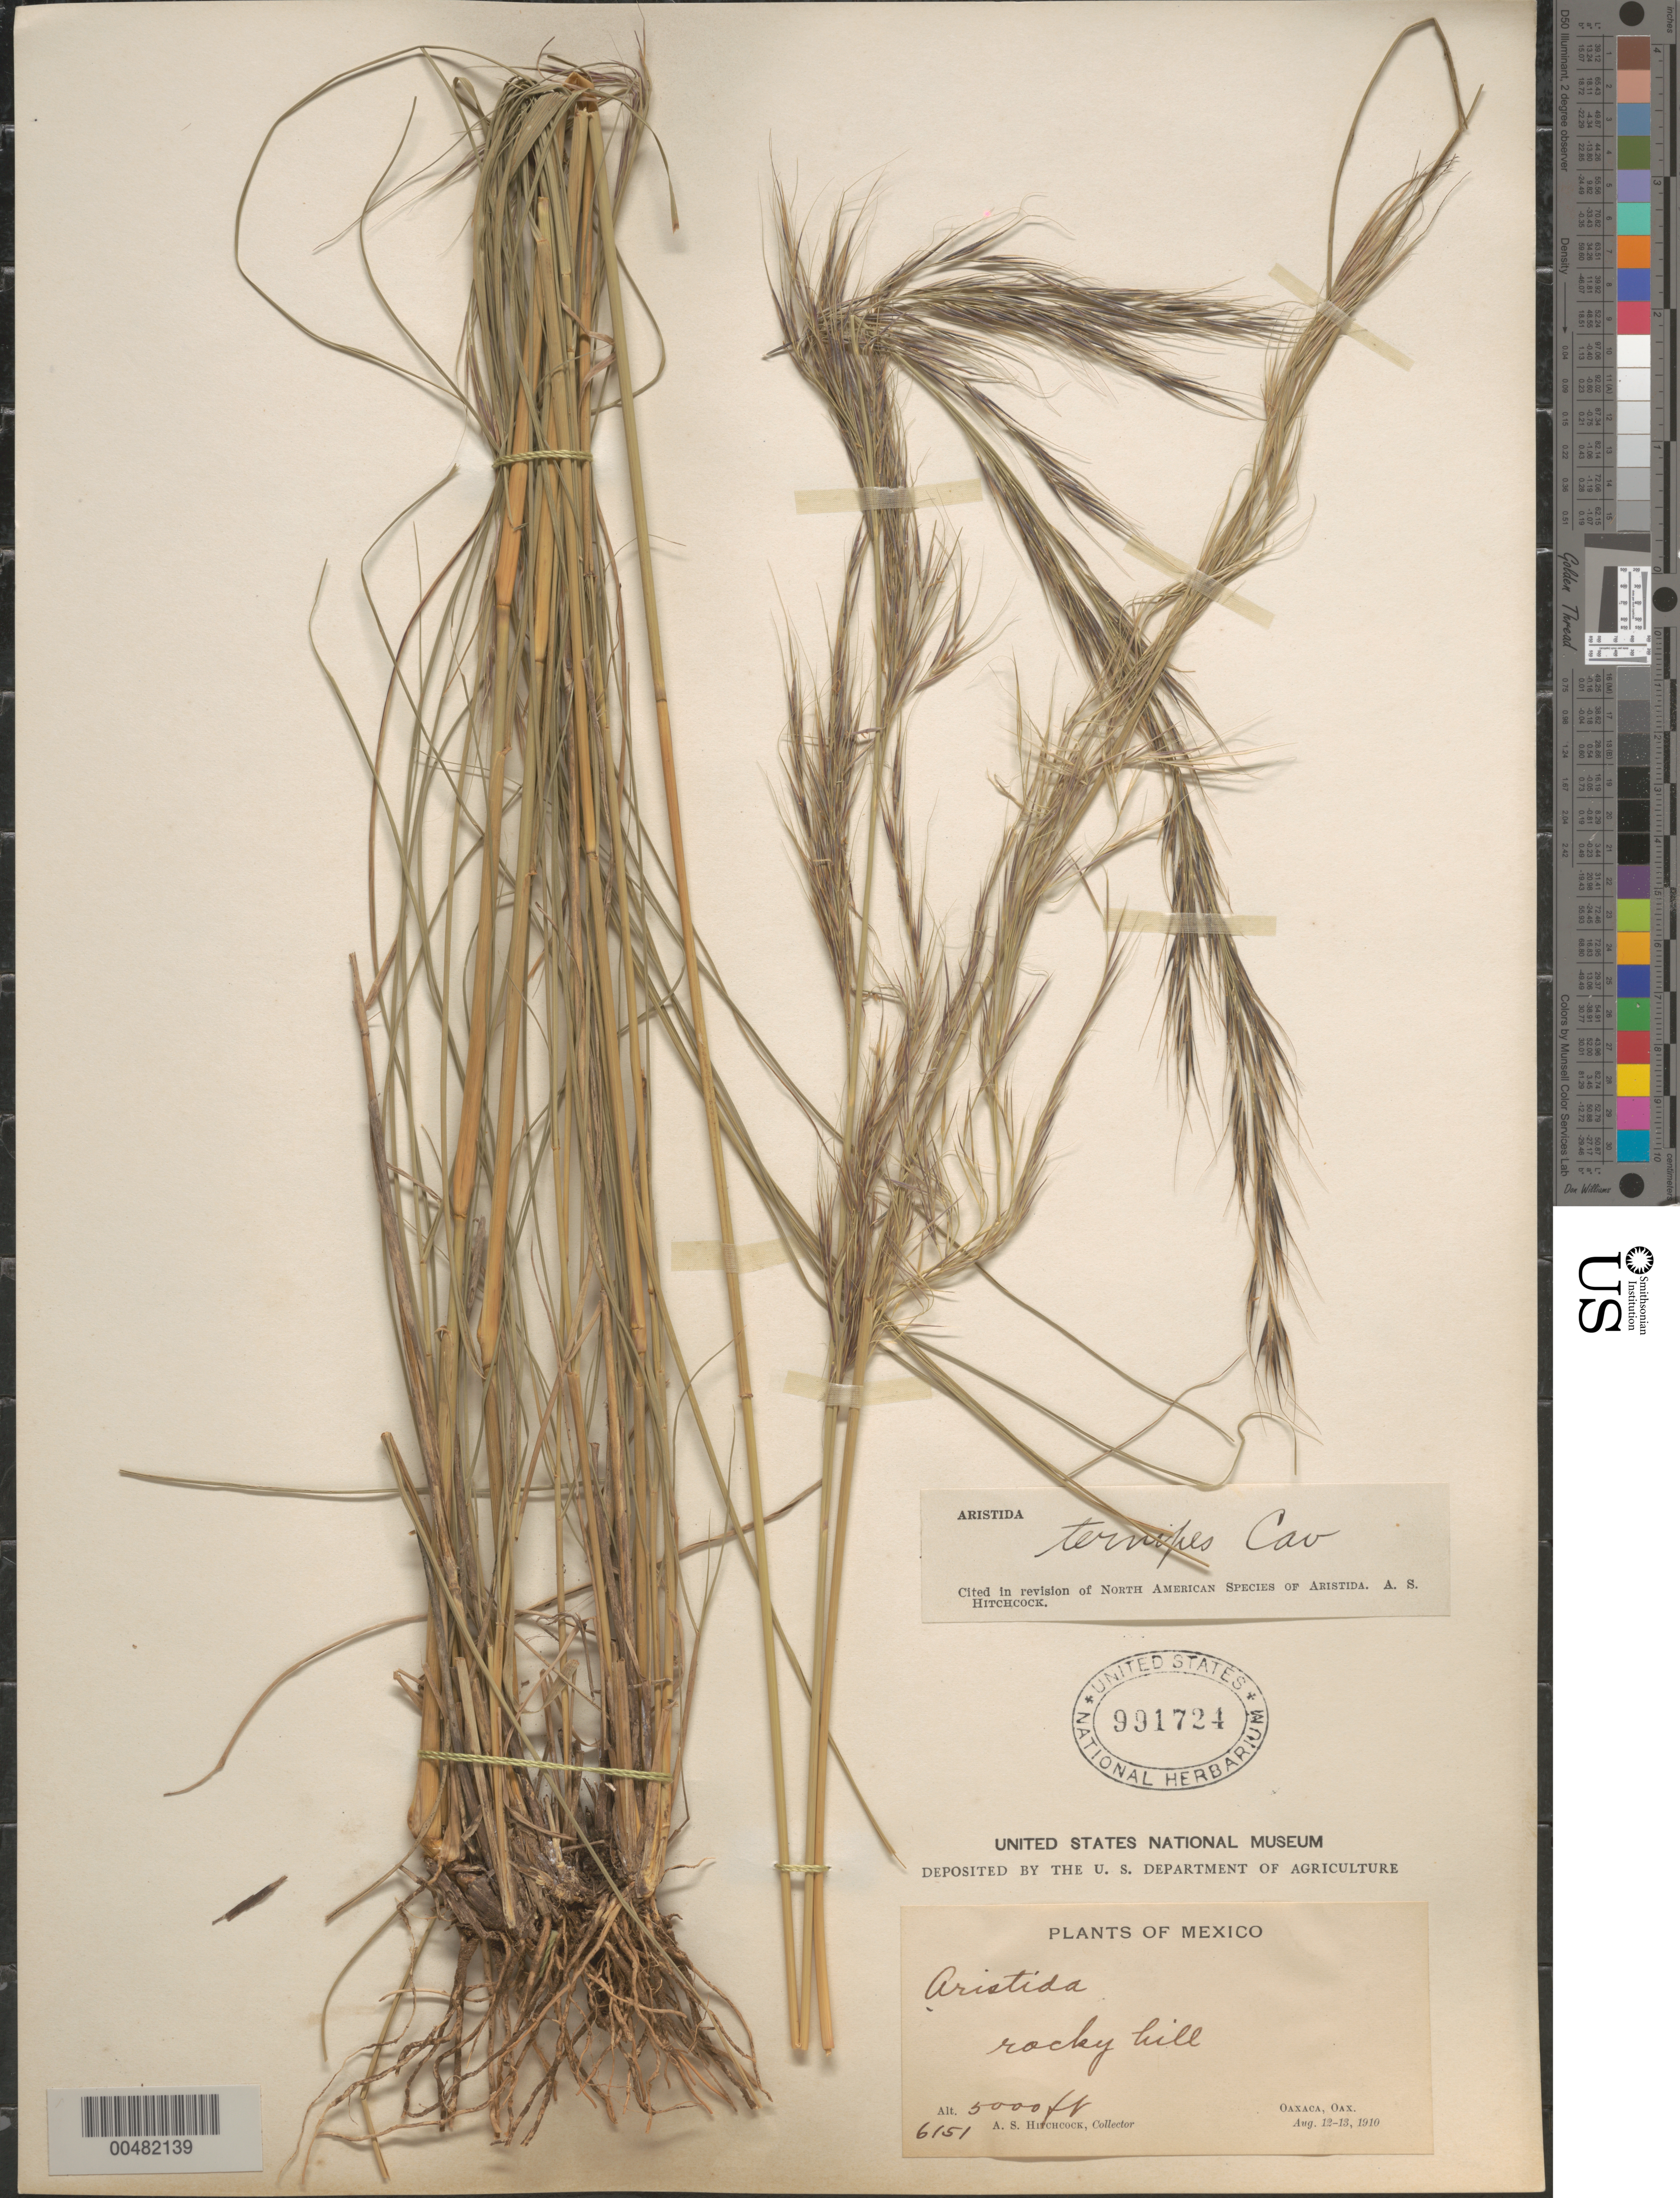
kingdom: Plantae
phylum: Tracheophyta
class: Liliopsida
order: Poales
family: Poaceae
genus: Aristida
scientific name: Aristida ternipes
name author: Cav.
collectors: A. S. Hitchcock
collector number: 6151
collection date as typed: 12 Aug 1910 to 13 Aug 1910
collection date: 1910-08-12/1910-08-13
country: Mexico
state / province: Oaxaca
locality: Oaxaca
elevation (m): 1524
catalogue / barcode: US 991724